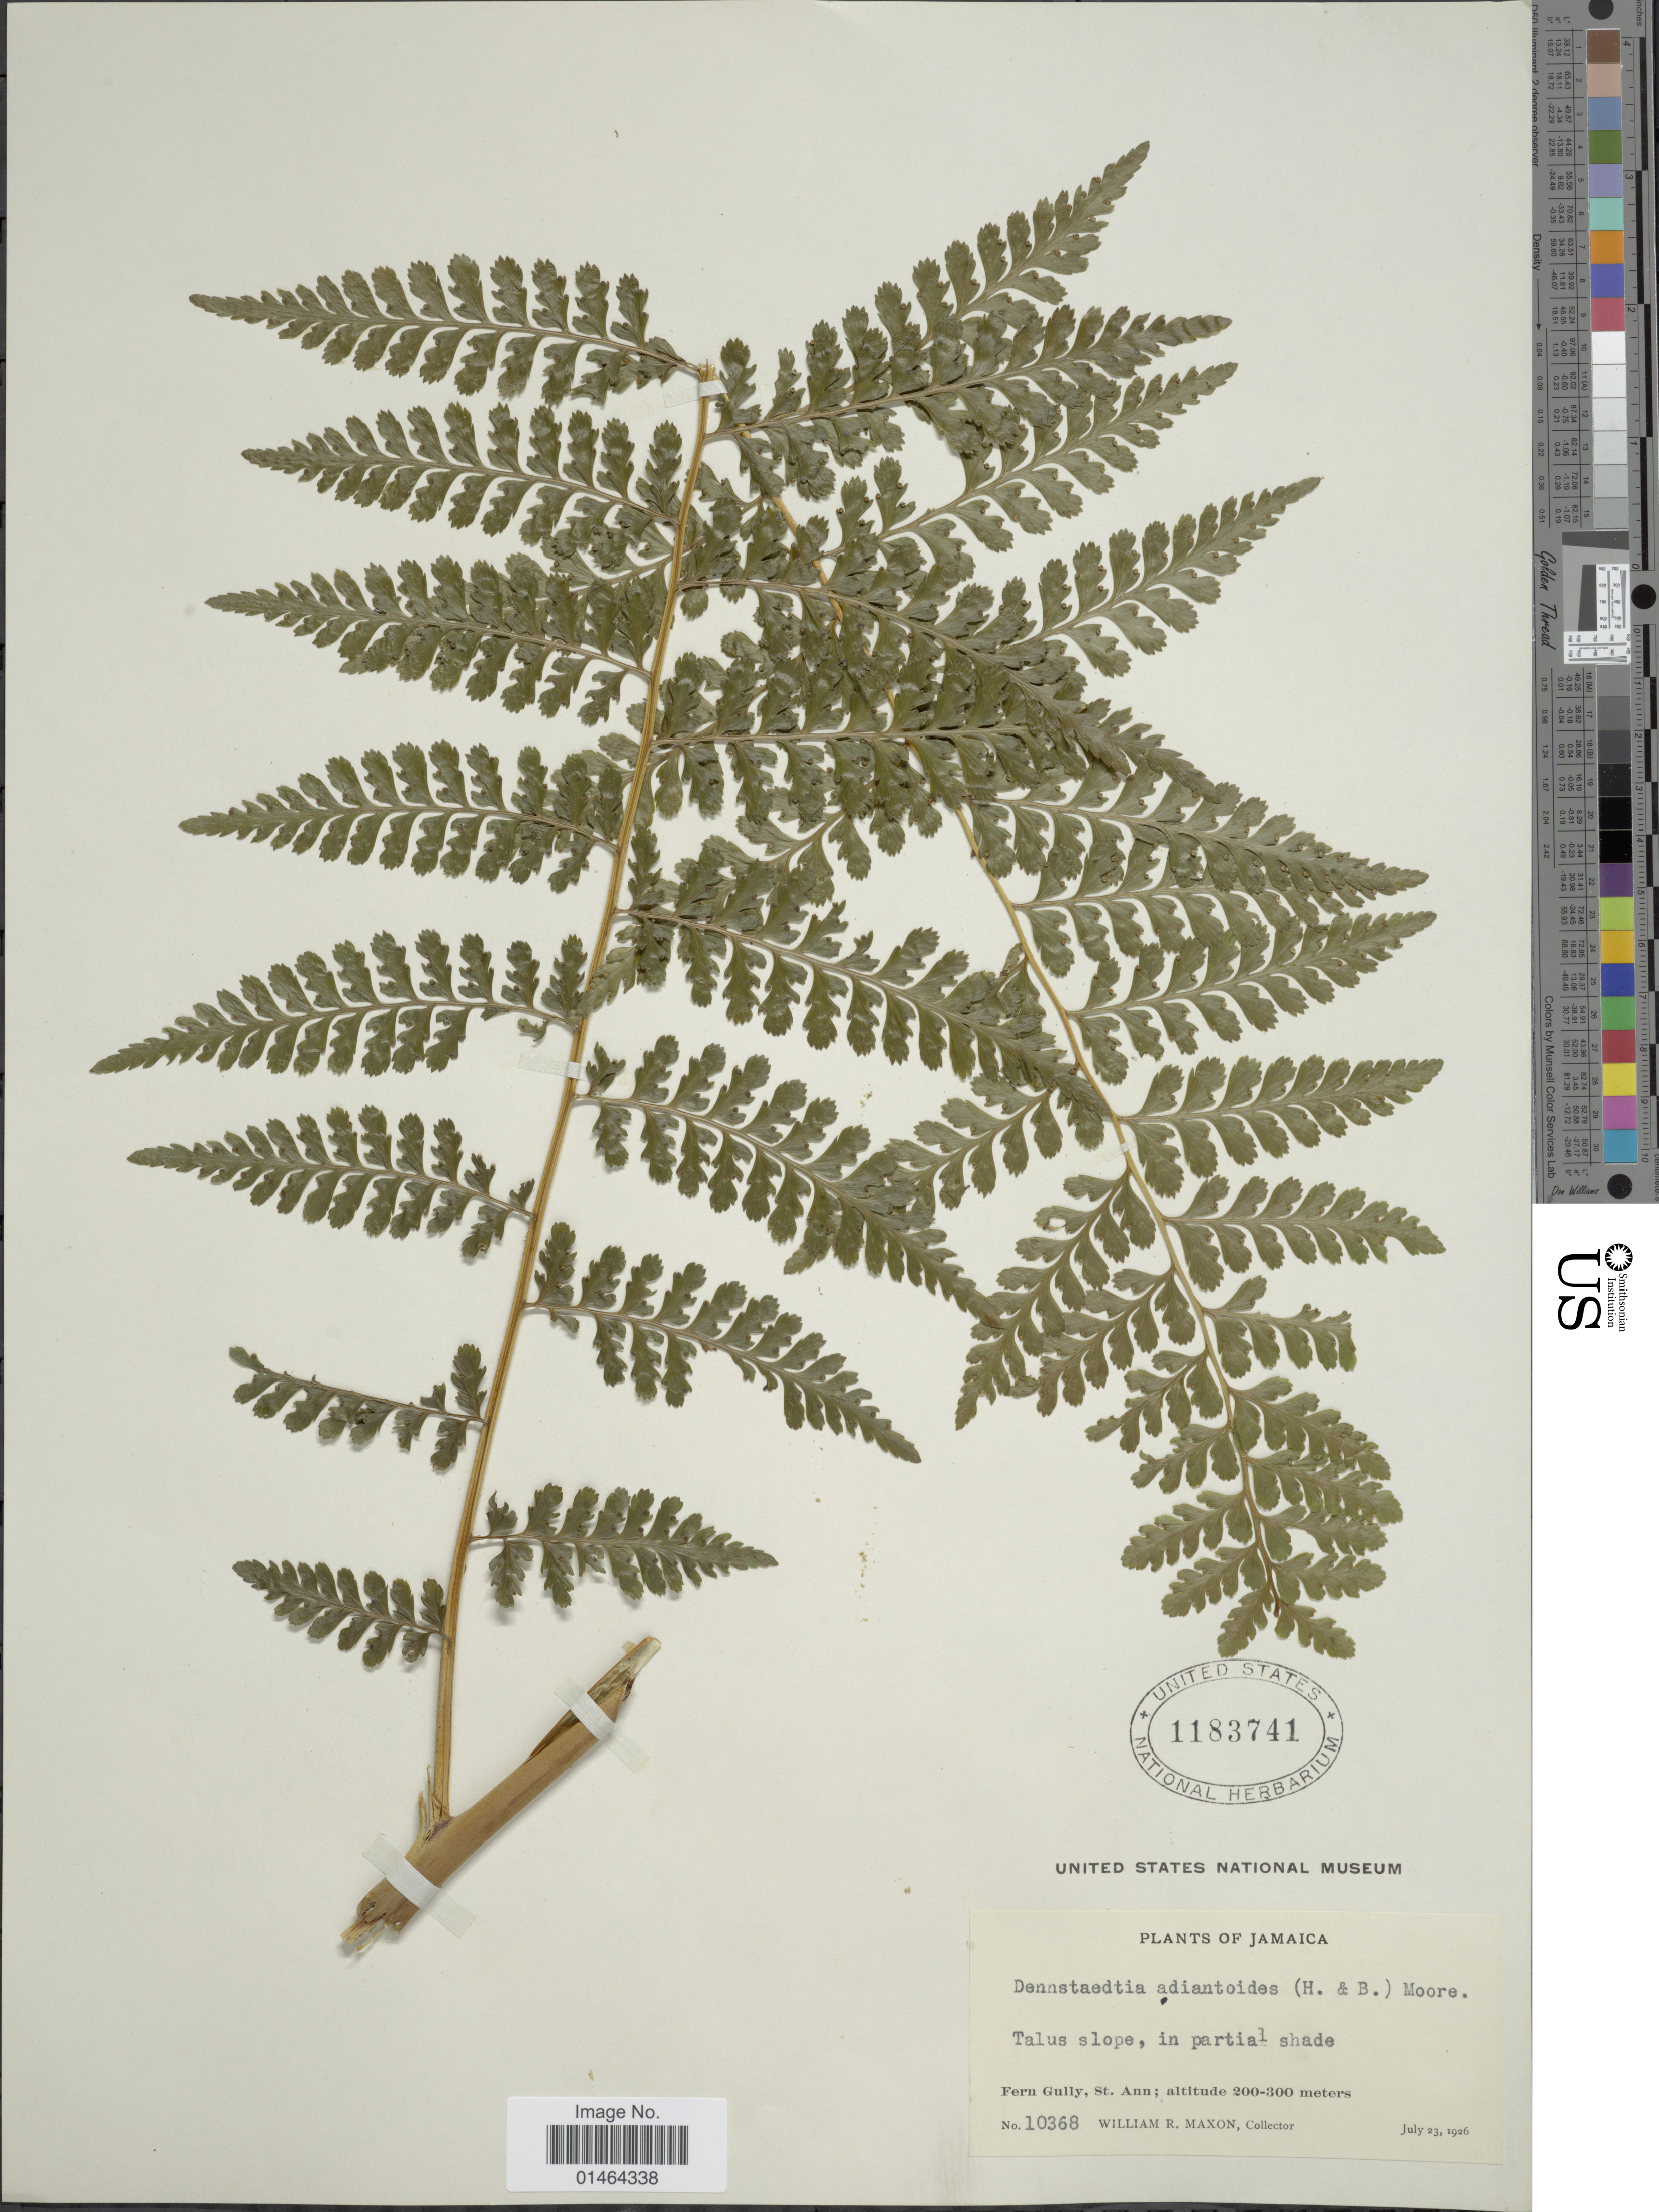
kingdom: Plantae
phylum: Tracheophyta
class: Polypodiopsida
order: Polypodiales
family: Dennstaedtiaceae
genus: Dennstaedtia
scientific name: Dennstaedtia bipinnata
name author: (Cav.) Maxon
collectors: W. R. Maxon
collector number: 10368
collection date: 1926-07-23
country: Jamaica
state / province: Saint Ann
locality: Fern Gully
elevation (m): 200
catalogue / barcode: US 1183741